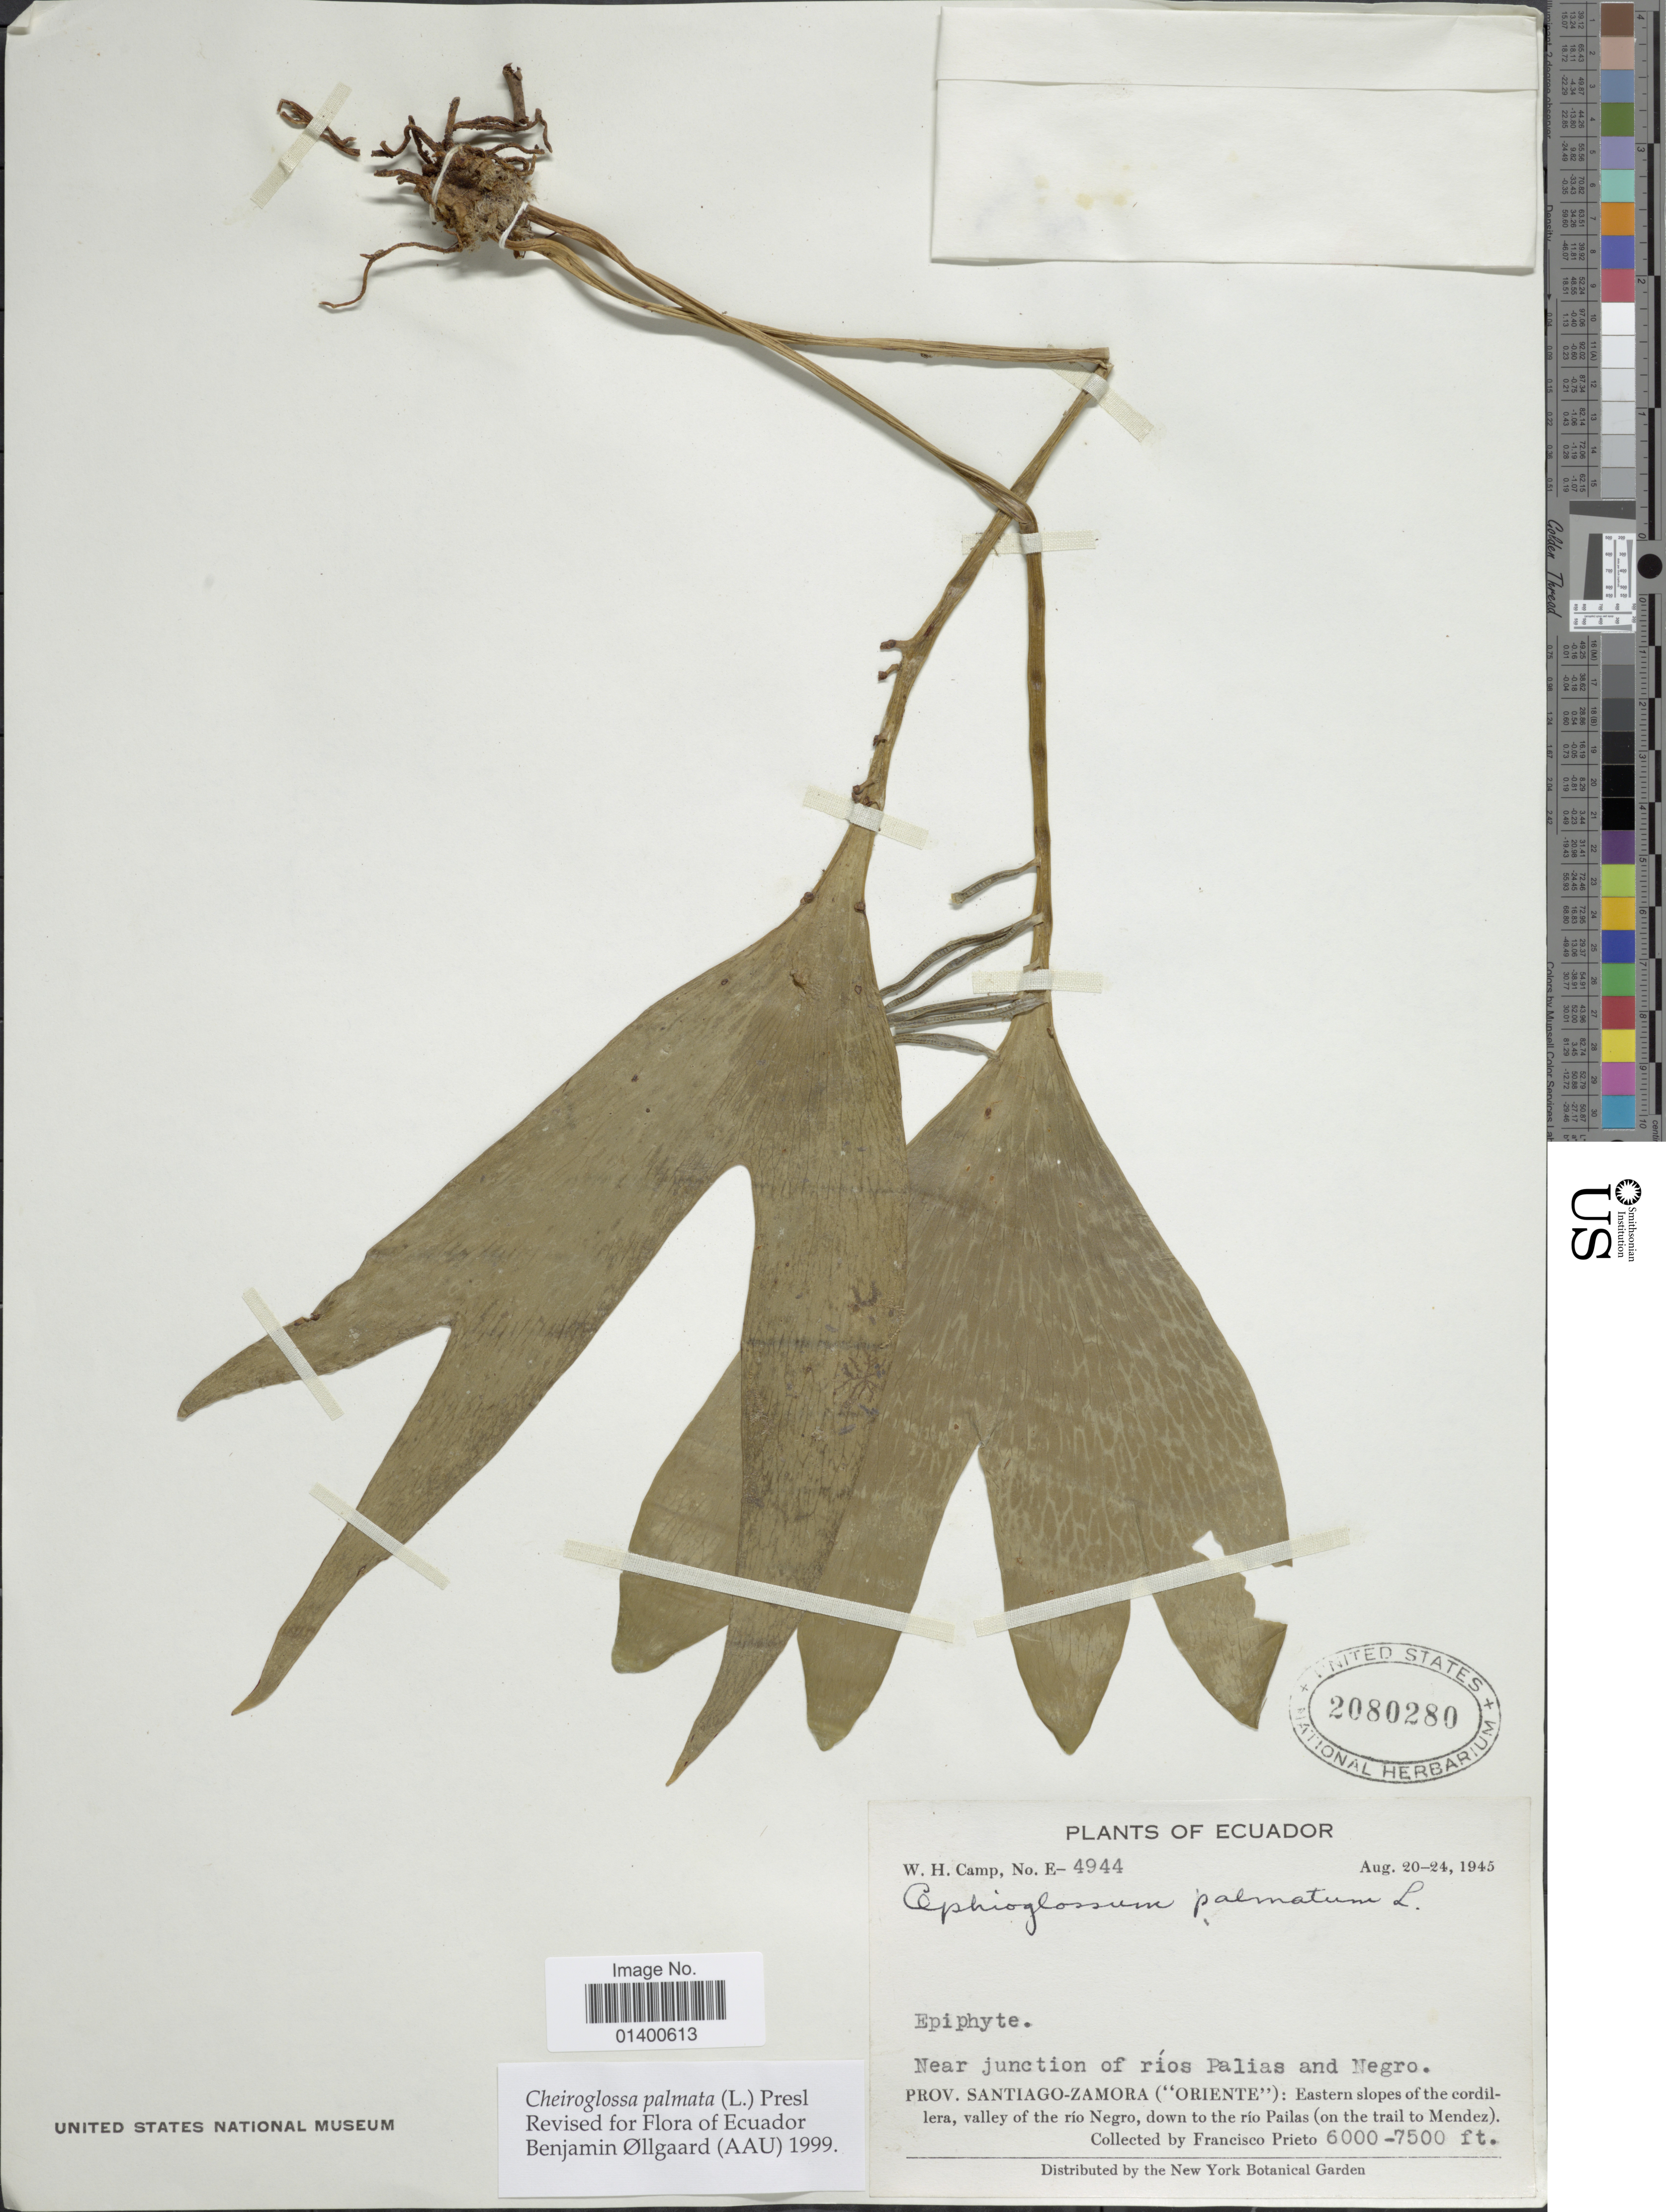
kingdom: Plantae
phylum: Tracheophyta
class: Polypodiopsida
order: Ophioglossales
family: Ophioglossaceae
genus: Cheiroglossa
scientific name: Cheiroglossa palmata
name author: (L.) C. Presl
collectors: F. Prieto & W. H. Camp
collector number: E-4944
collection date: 1945-08-20/1945-08-24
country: Ecuador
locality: Near junction of rios Palias and Negro, Prov. Santiago-Zamora ("Oriente"): eastern slopes of the cordillera, valley of the rio Negro, down to the rio Palias (on the trail to Mendez)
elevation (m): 1829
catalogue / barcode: US 2080280